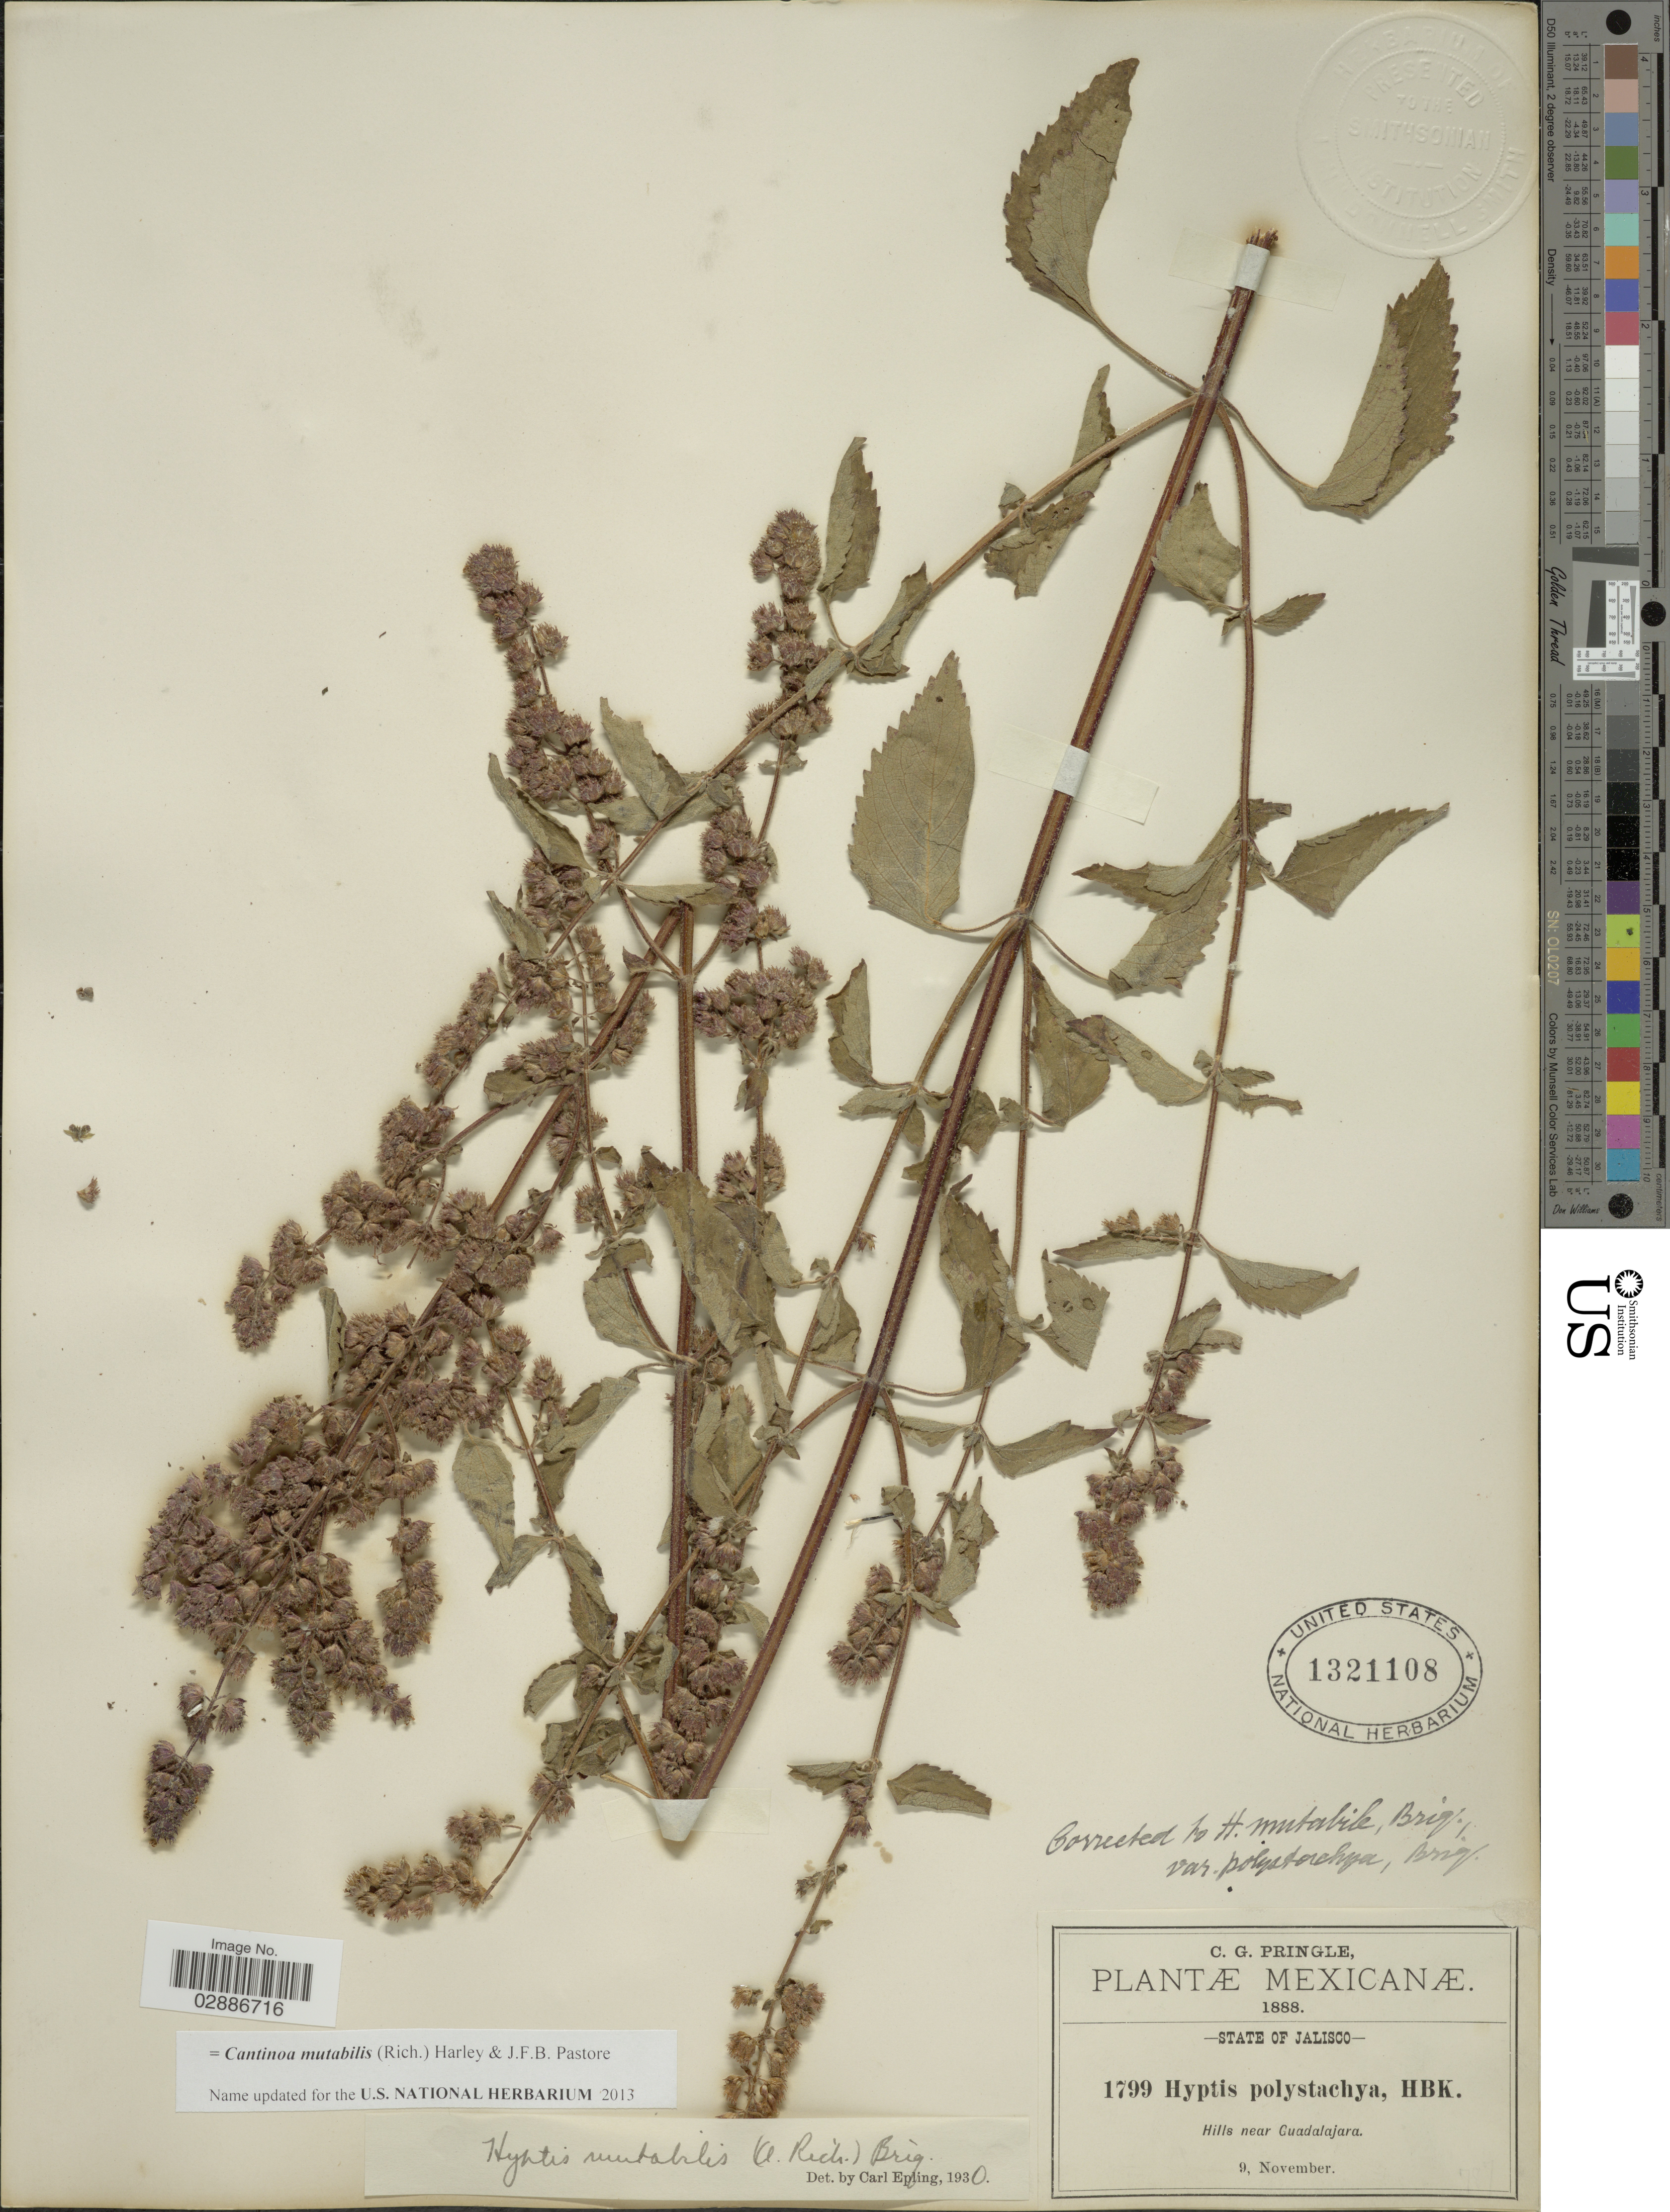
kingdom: Plantae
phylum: Tracheophyta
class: Magnoliopsida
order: Lamiales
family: Lamiaceae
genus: Cantinoa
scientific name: Cantinoa mutabilis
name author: (Epling) Harley & J.F.B. Pastore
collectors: C. G. Pringle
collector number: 1799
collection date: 1888-11-09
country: Mexico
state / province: Jalisco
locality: Hills near Guadalajara.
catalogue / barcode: US 1321108